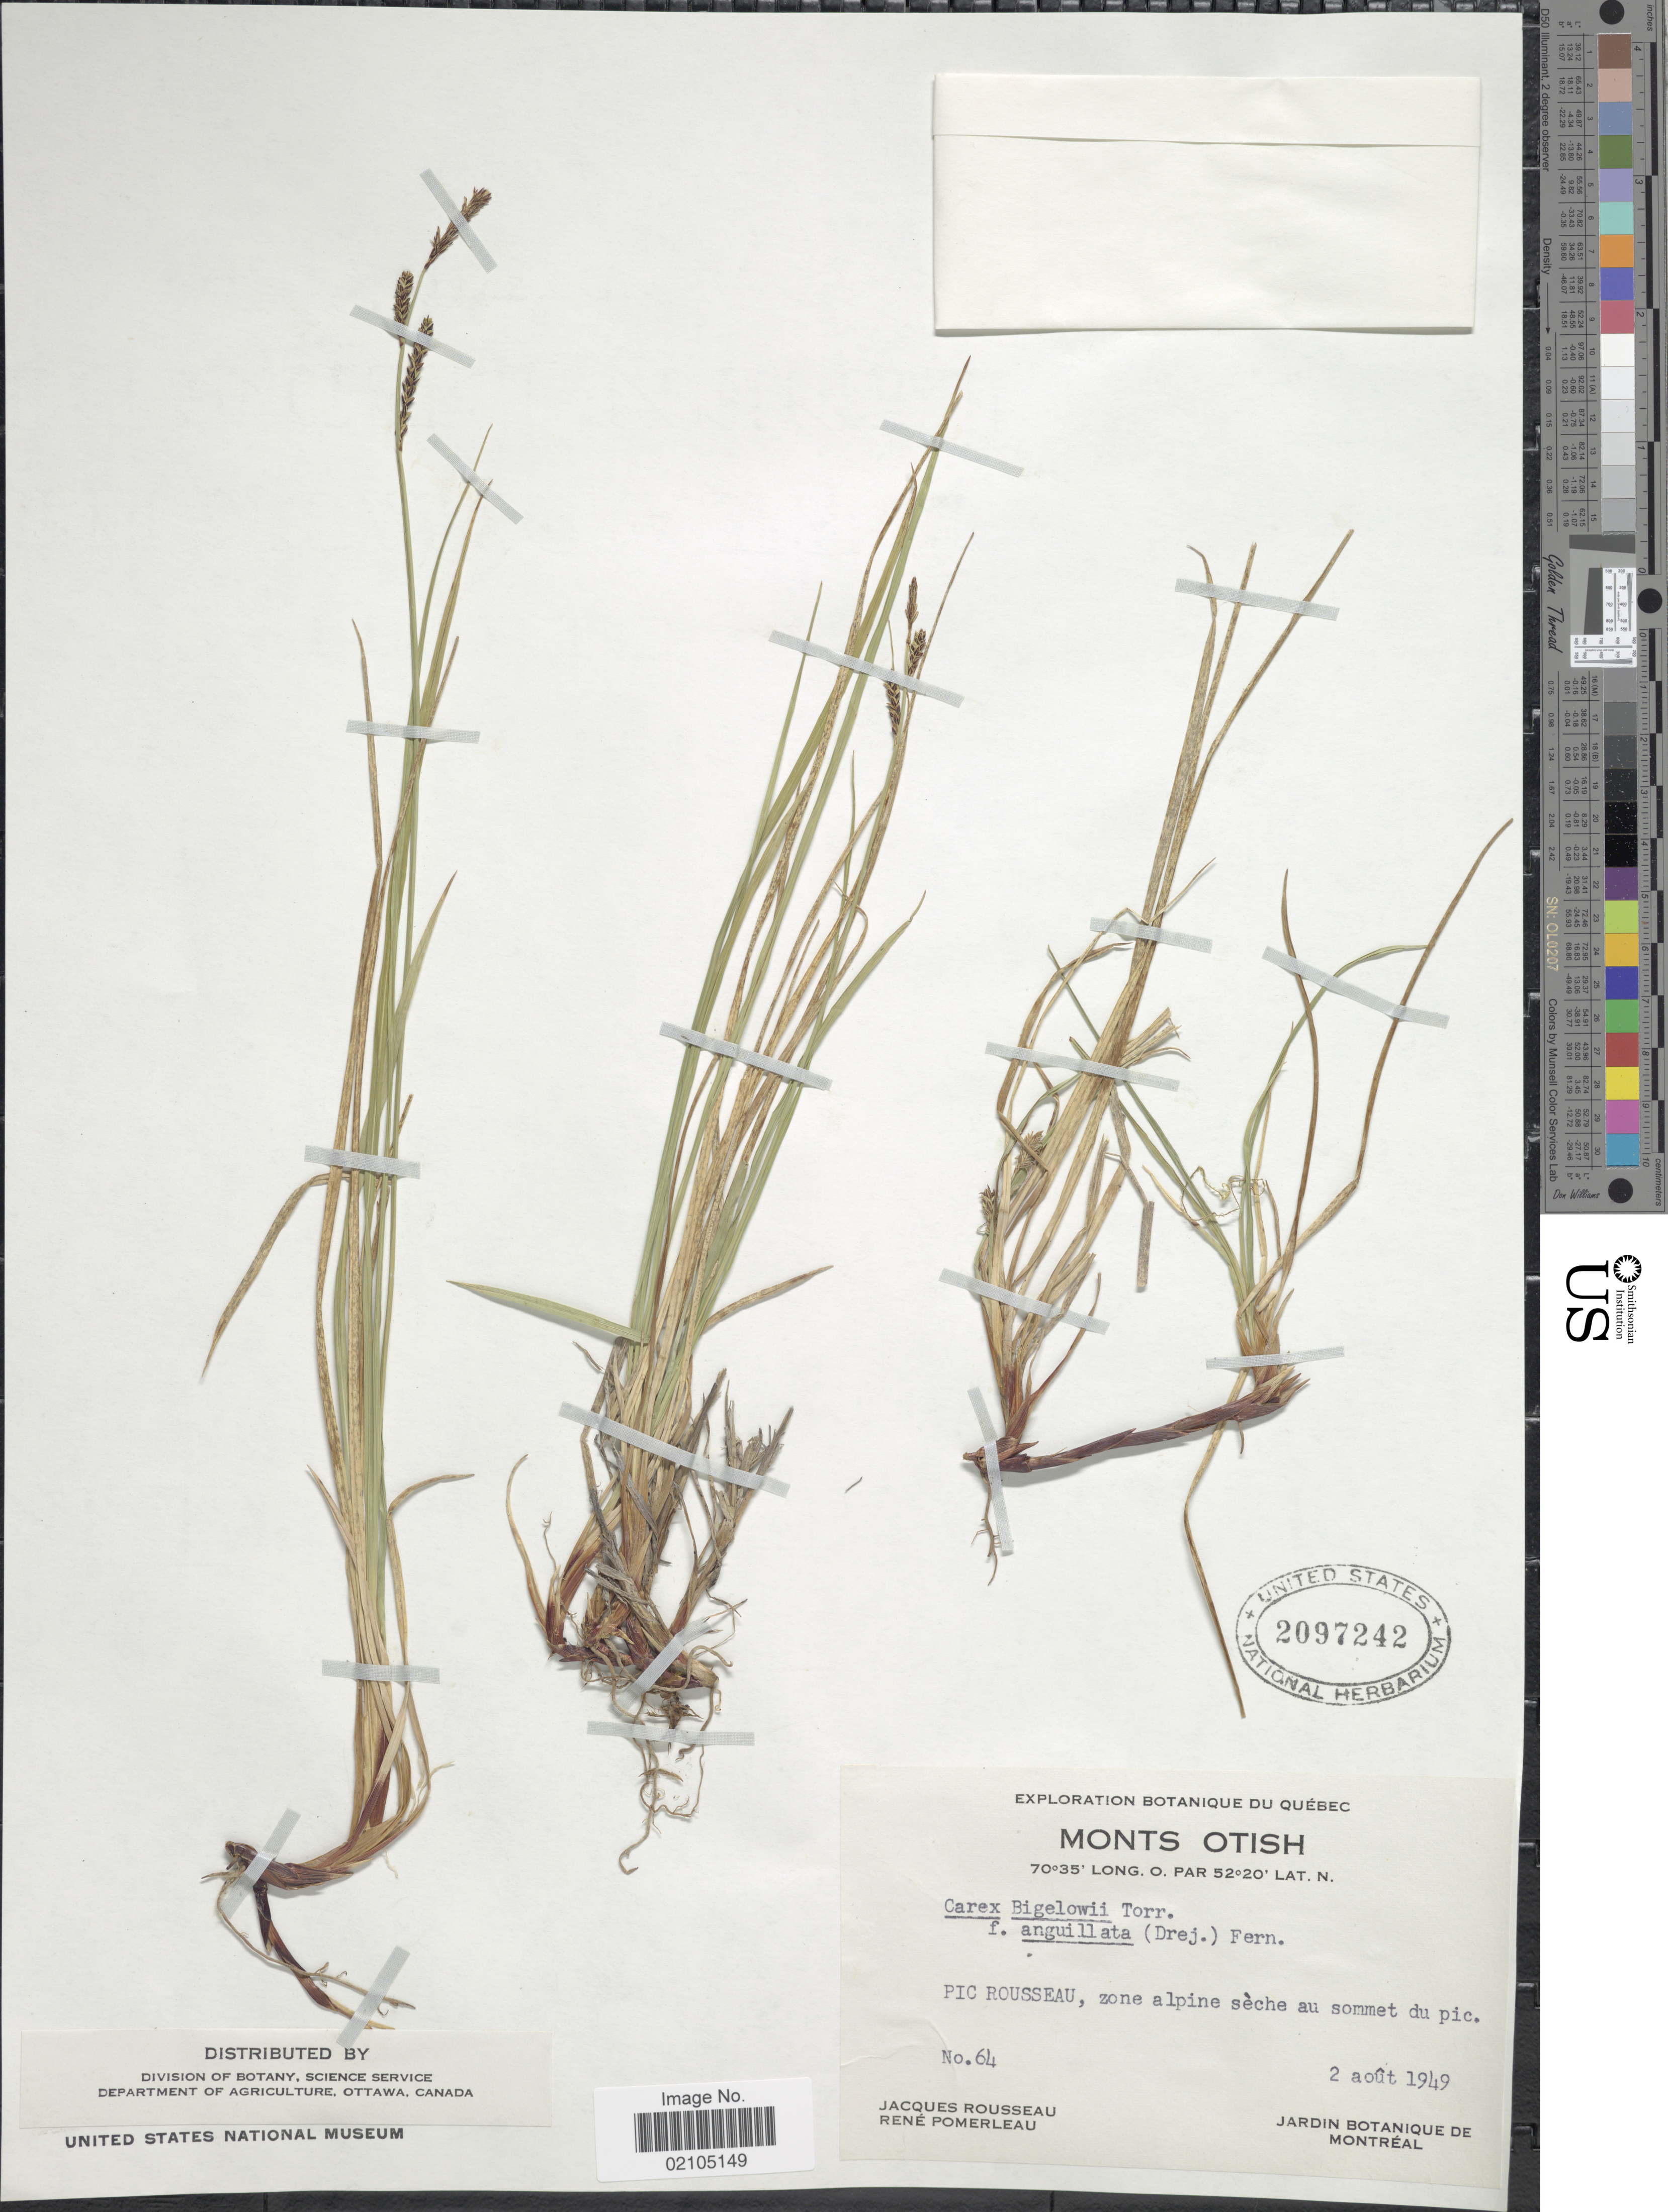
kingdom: Plantae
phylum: Tracheophyta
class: Liliopsida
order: Poales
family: Cyperaceae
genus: Carex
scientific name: Carex bigelowii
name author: Torr. ex Schwein.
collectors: J. Rousseau & R. Pomerleau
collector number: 64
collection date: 1949-08-02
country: Canada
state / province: Quebec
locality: Quebec, Pic Rousseau, zone alpine seche au sommet du pic. Monts Otish.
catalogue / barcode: US 2097242